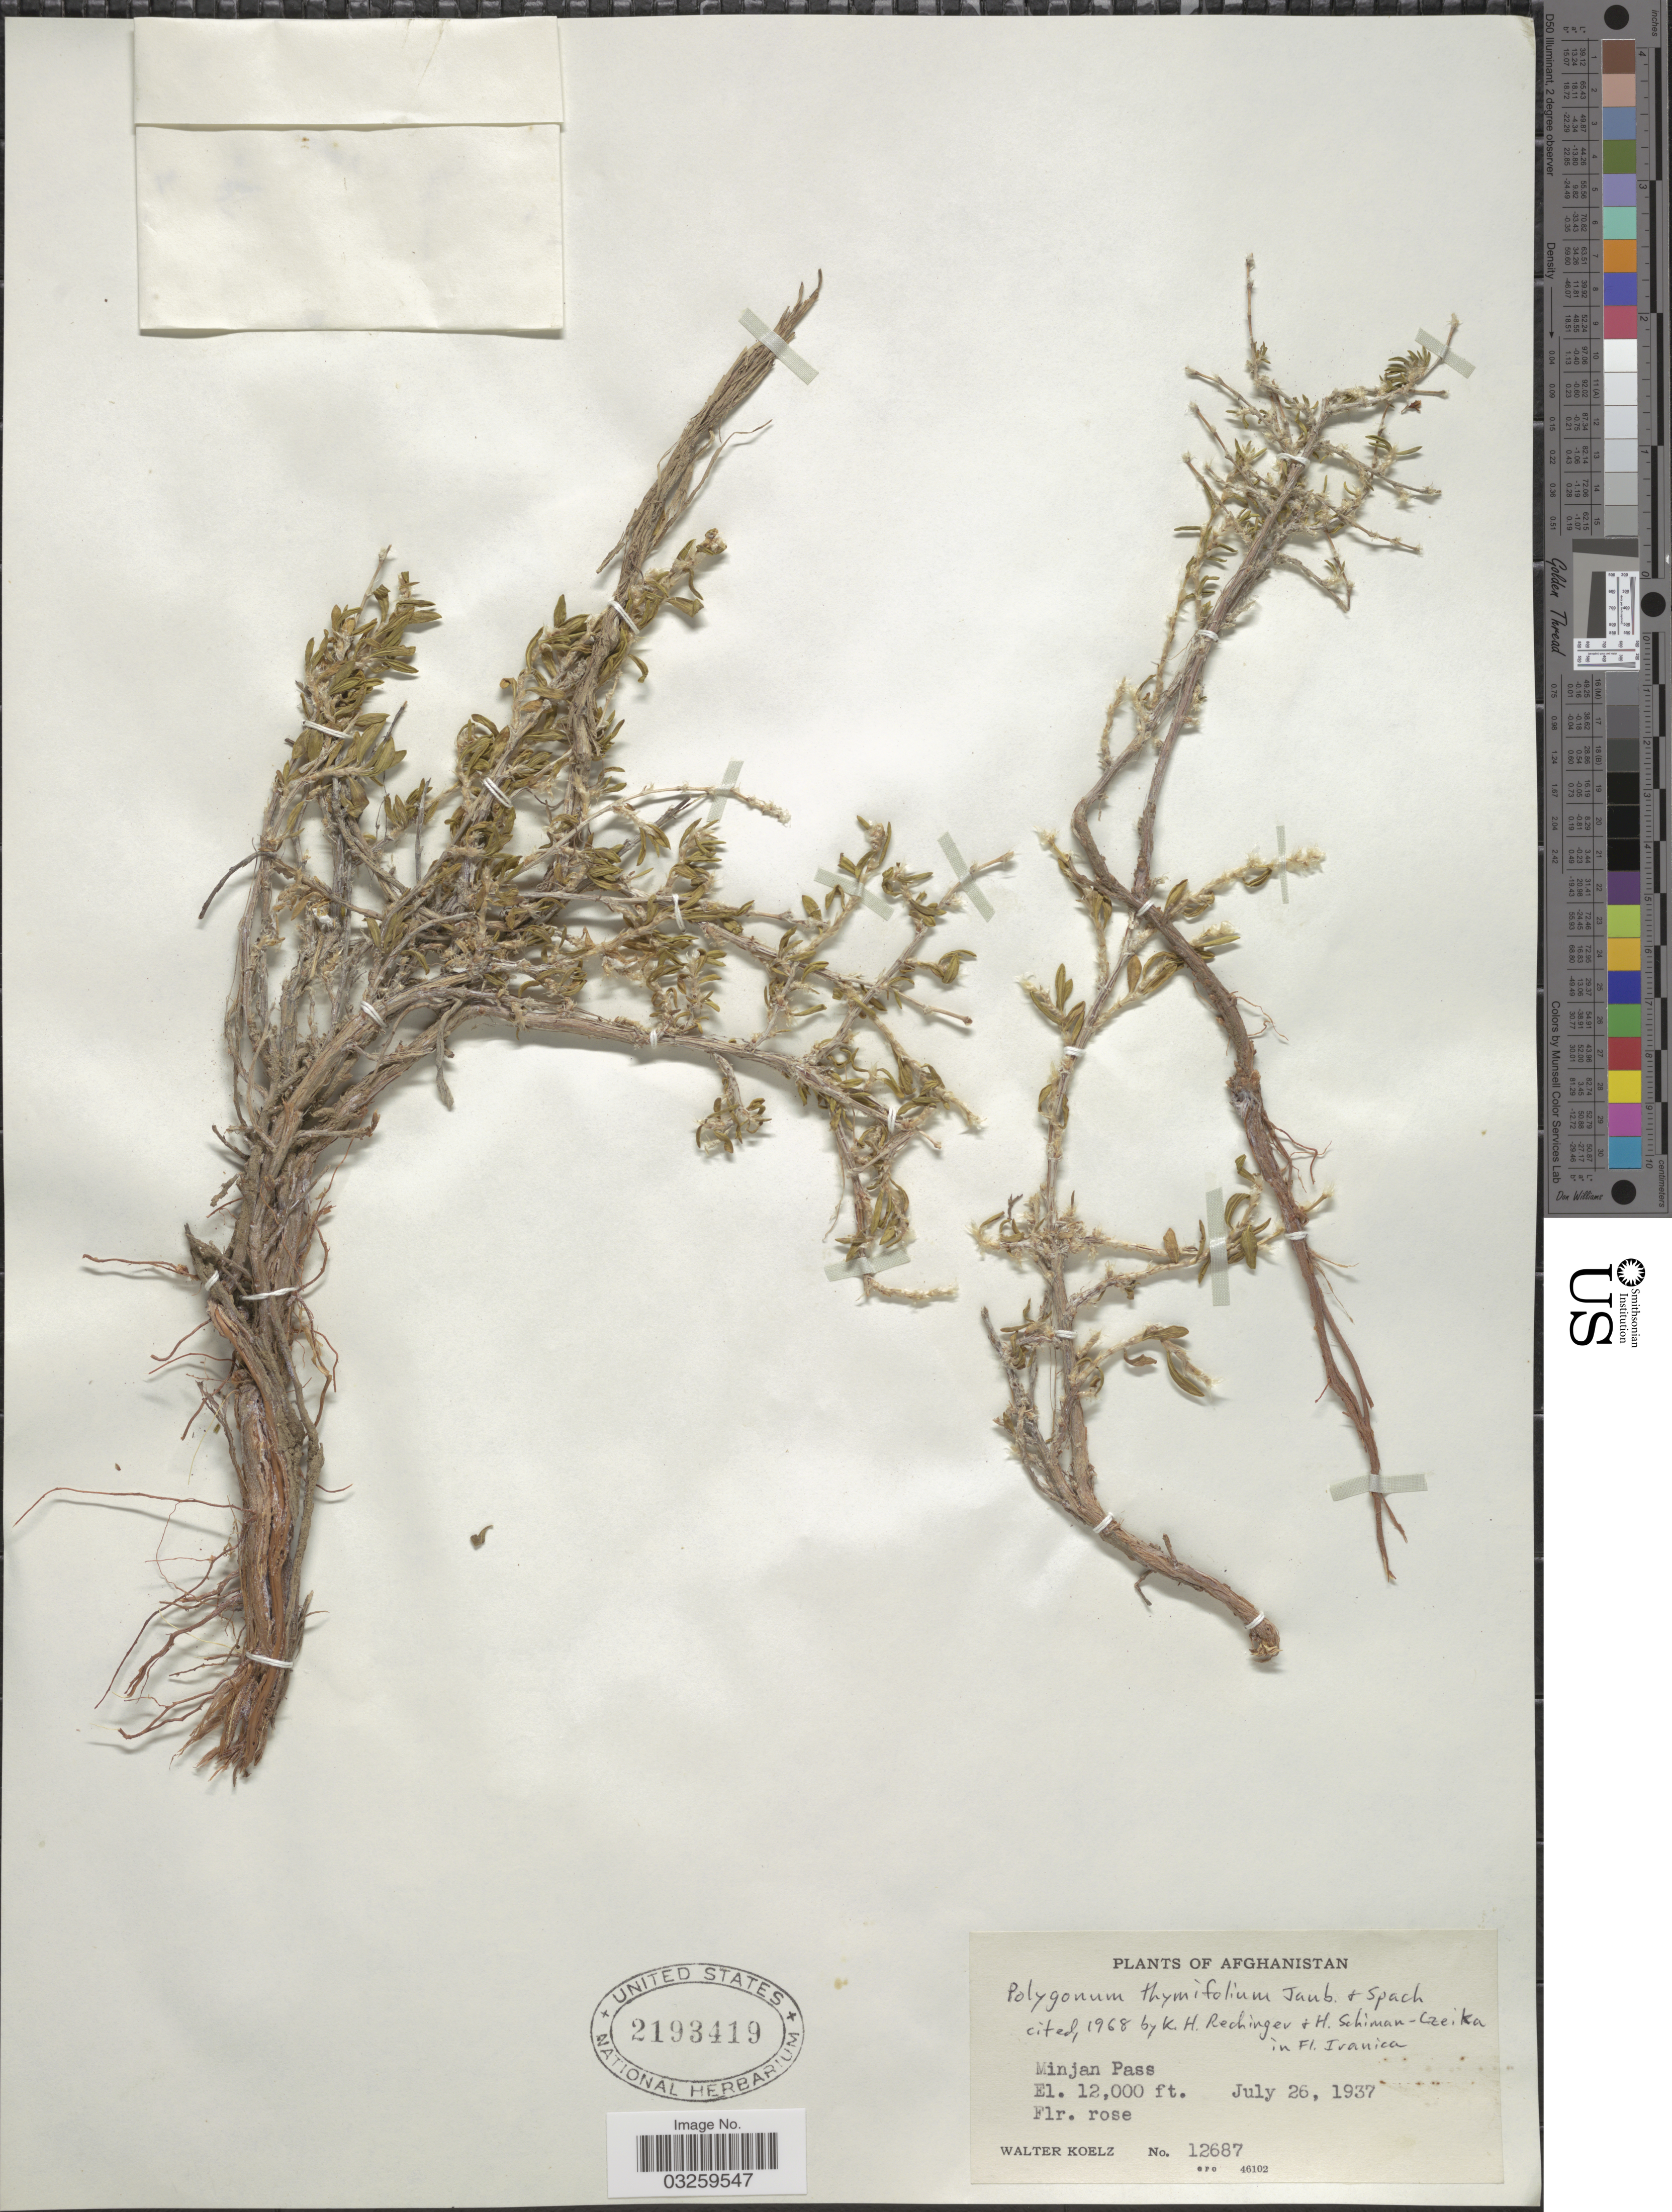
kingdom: Plantae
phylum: Tracheophyta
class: Magnoliopsida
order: Caryophyllales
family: Polygonaceae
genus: Polygonum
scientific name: Polygonum thymifolium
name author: Jaub. & Spach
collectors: W. N. Koelz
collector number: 12687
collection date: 1937-07-26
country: Afghanistan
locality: Minjan Pass.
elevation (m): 3658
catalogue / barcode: US 2193419